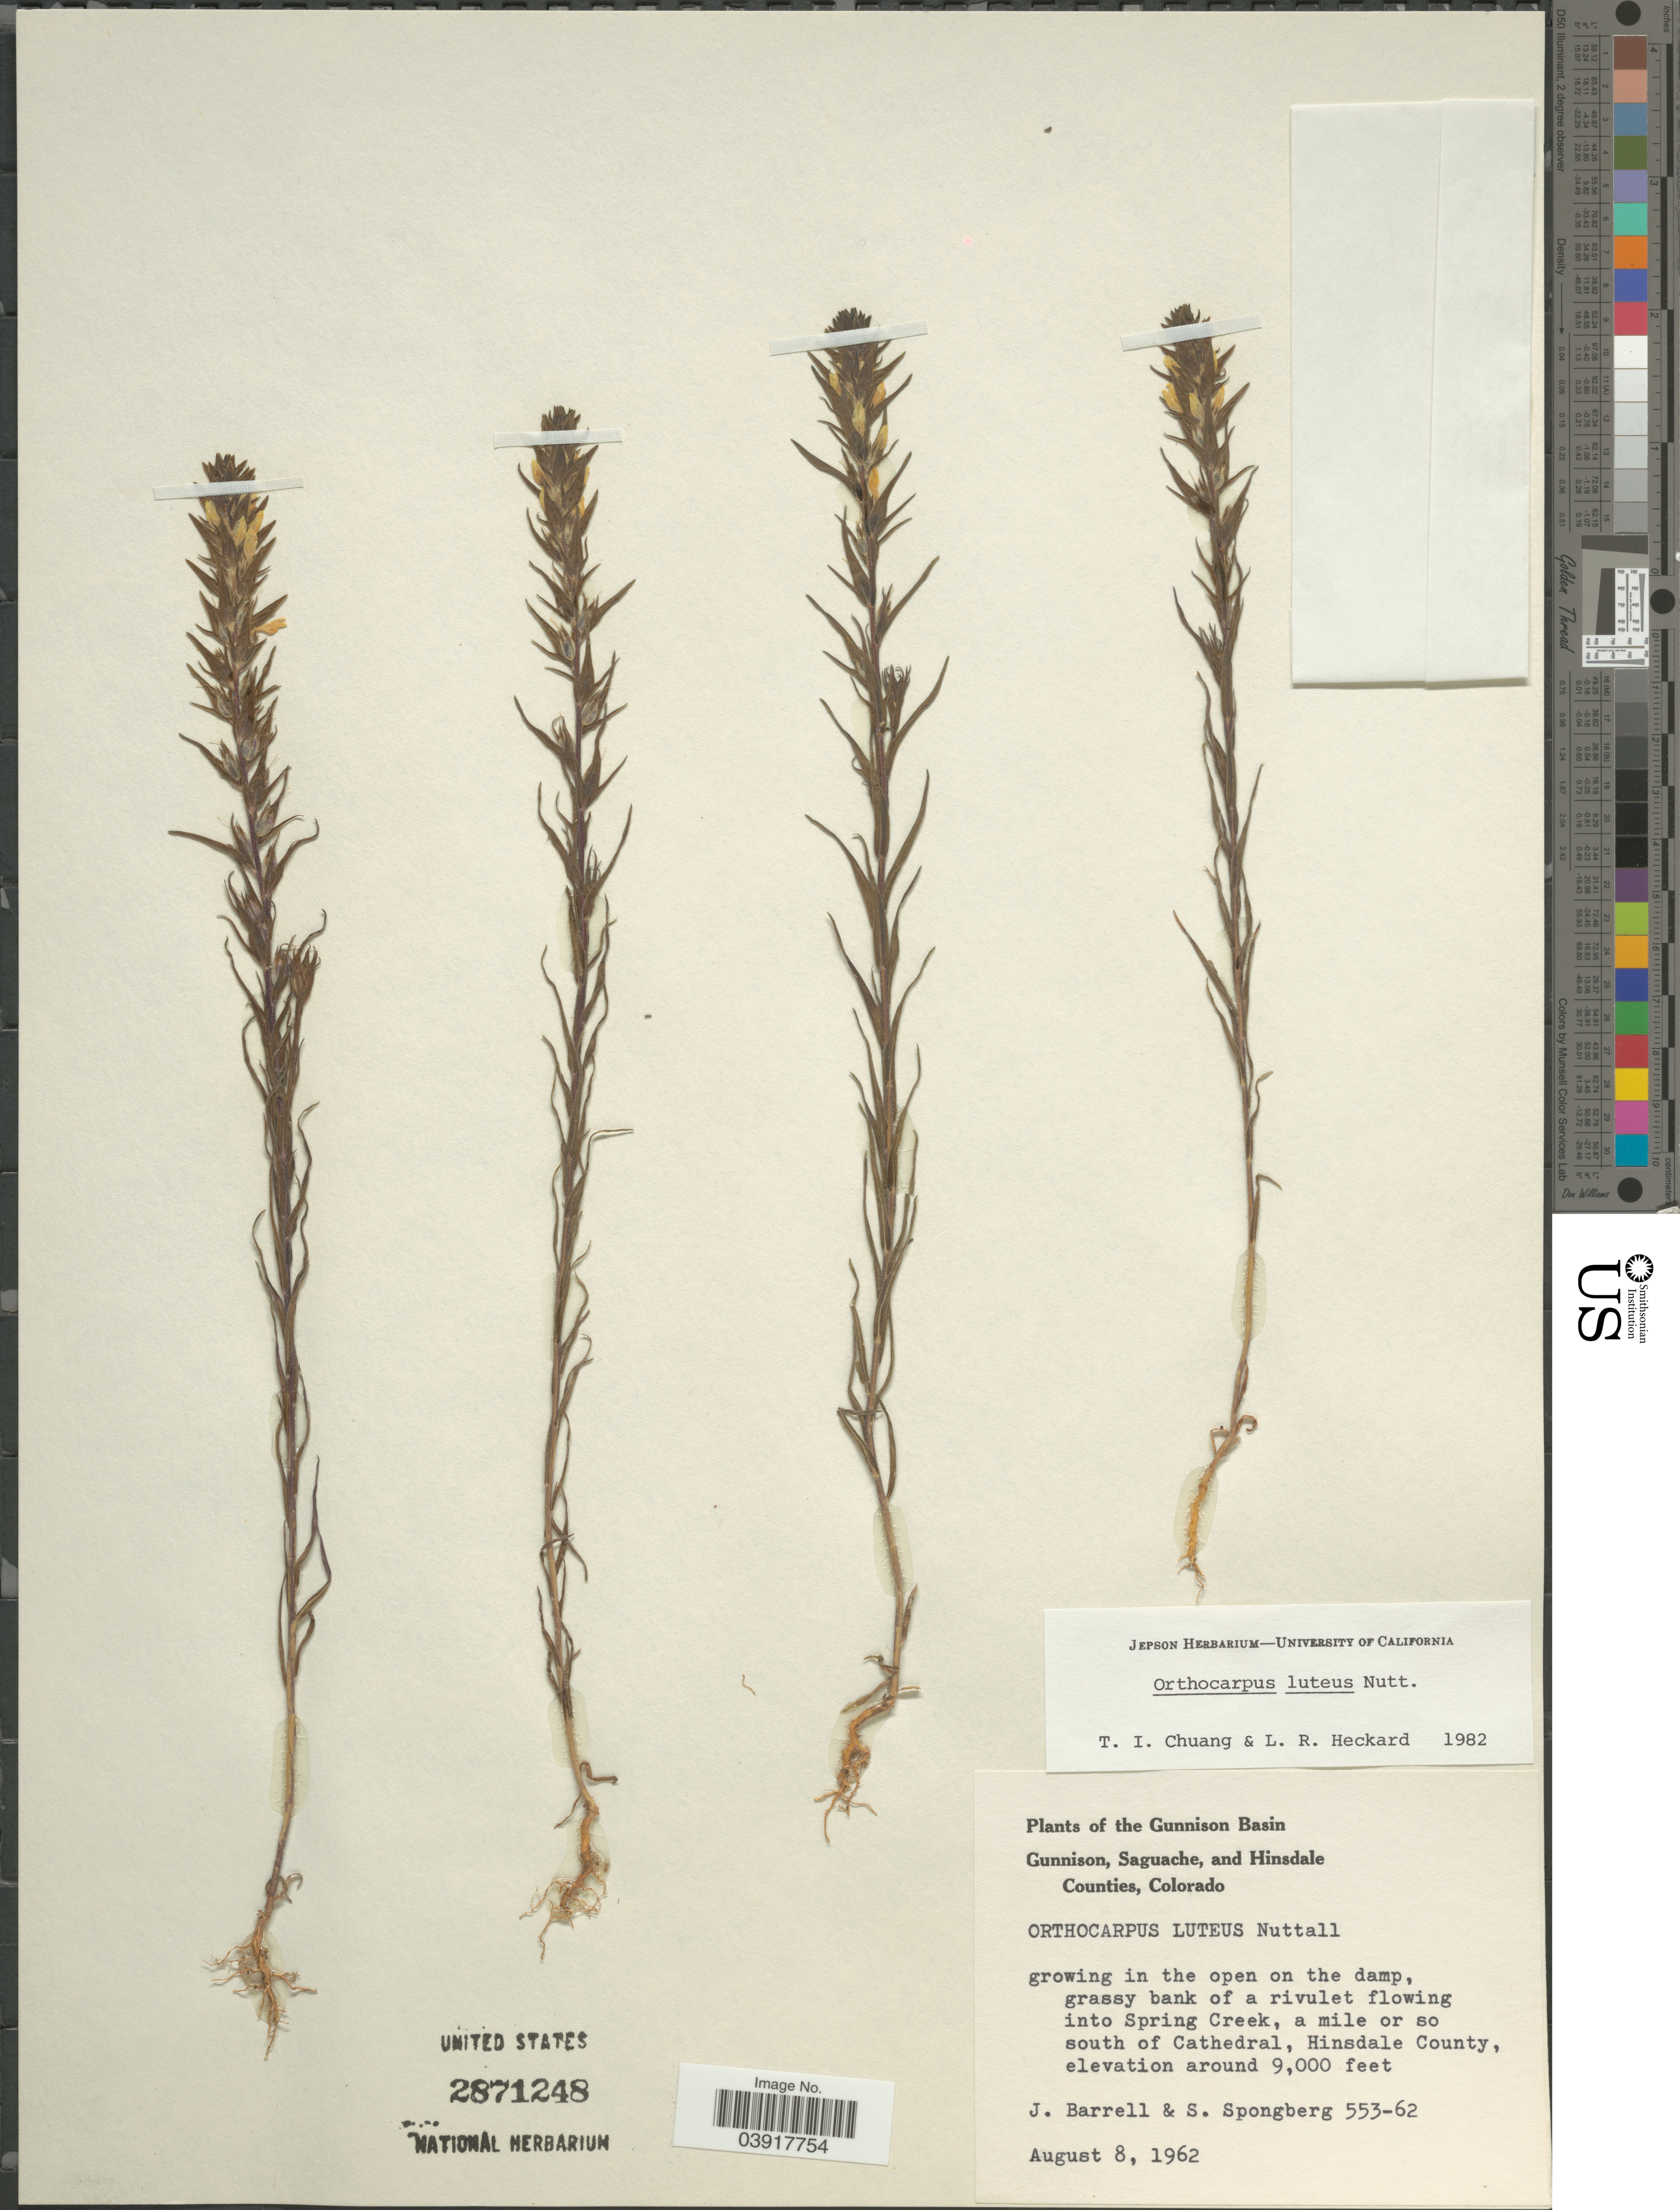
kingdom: Plantae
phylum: Tracheophyta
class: Magnoliopsida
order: Lamiales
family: Orobanchaceae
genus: Orthocarpus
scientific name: Orthocarpus luteus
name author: Nutt.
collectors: J. Barrell & S. A.Spongberg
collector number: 553-62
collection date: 1962-08-08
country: United States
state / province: Colorado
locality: The Gunnison Basin. In the open on the damp, grassy bank of a rivulet flowing into Spring Creek, a mile or so south of Cathedral, Hinsdale County.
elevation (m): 2743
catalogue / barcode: US 2871248